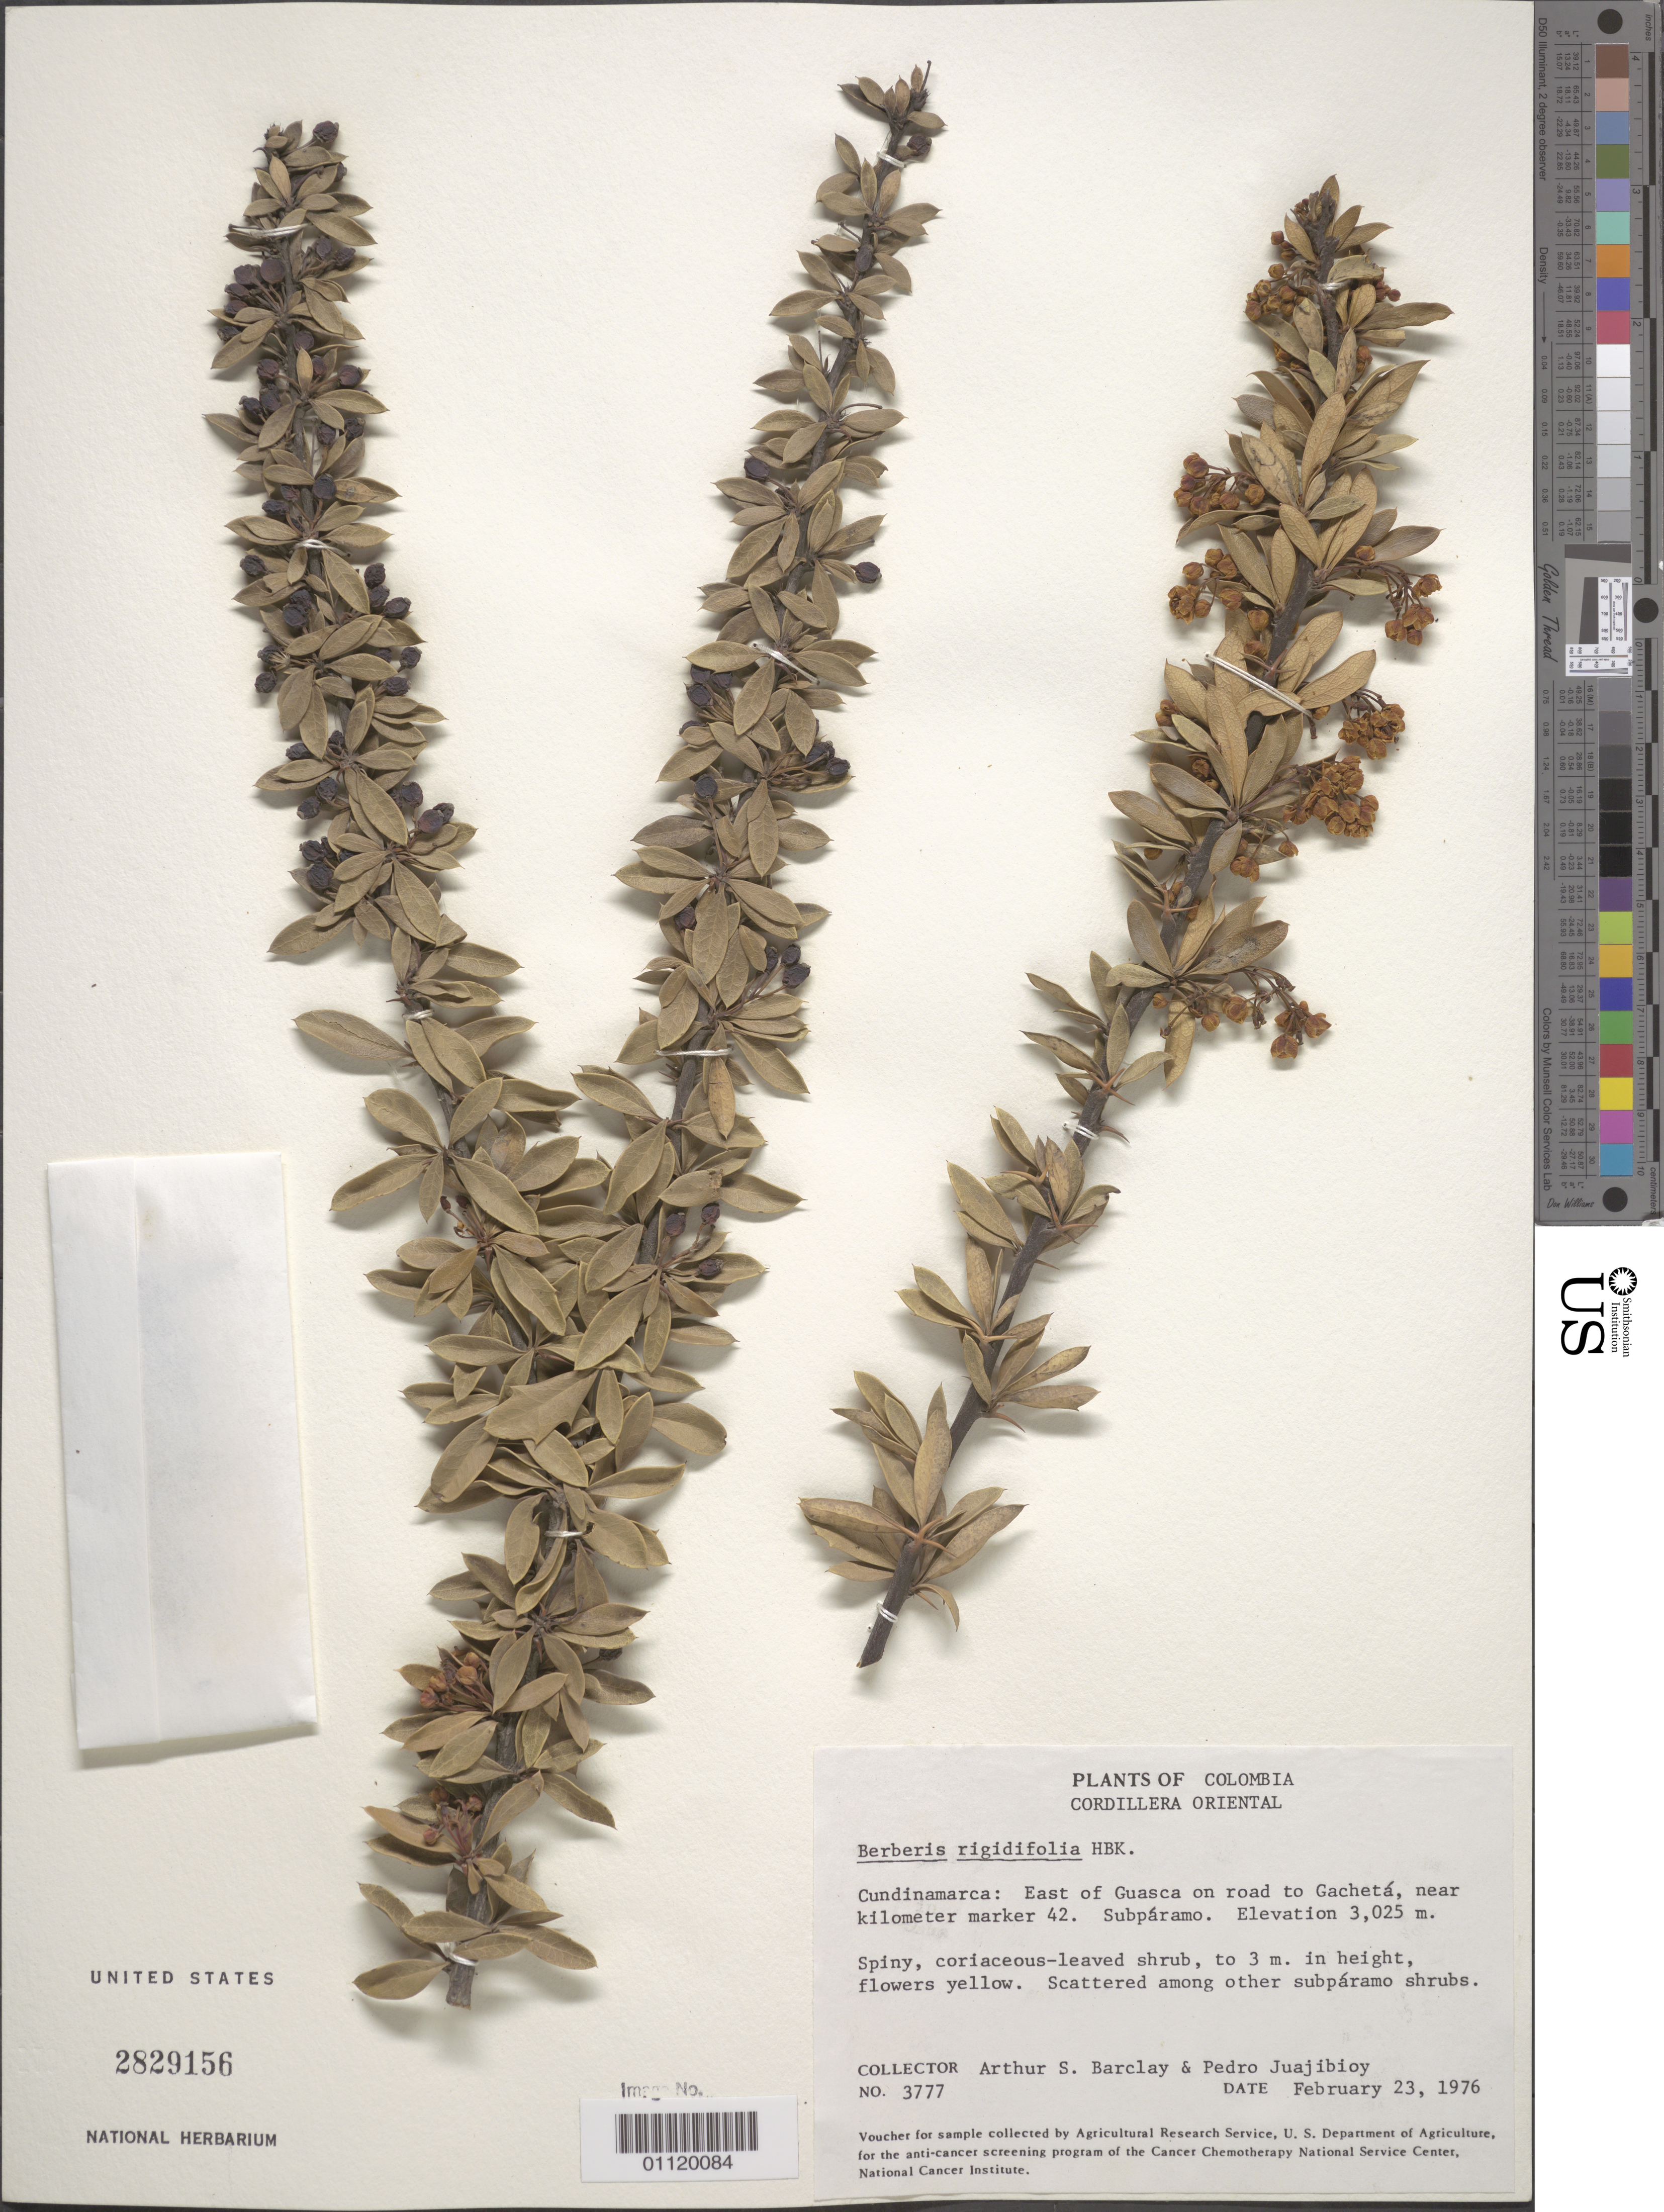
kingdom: Plantae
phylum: Tracheophyta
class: Magnoliopsida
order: Ranunculales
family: Berberidaceae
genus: Berberis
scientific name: Berberis rigidifolia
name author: Kunth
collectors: A. S. Barclay & P. Juajibioy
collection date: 1976-02-23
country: Colombia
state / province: Cundinamarca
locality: Cordillera Central: East of Guasca on road to Gachéta, near kilometer marker 42. Subpáramo.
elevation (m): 3025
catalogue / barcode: US 2829156